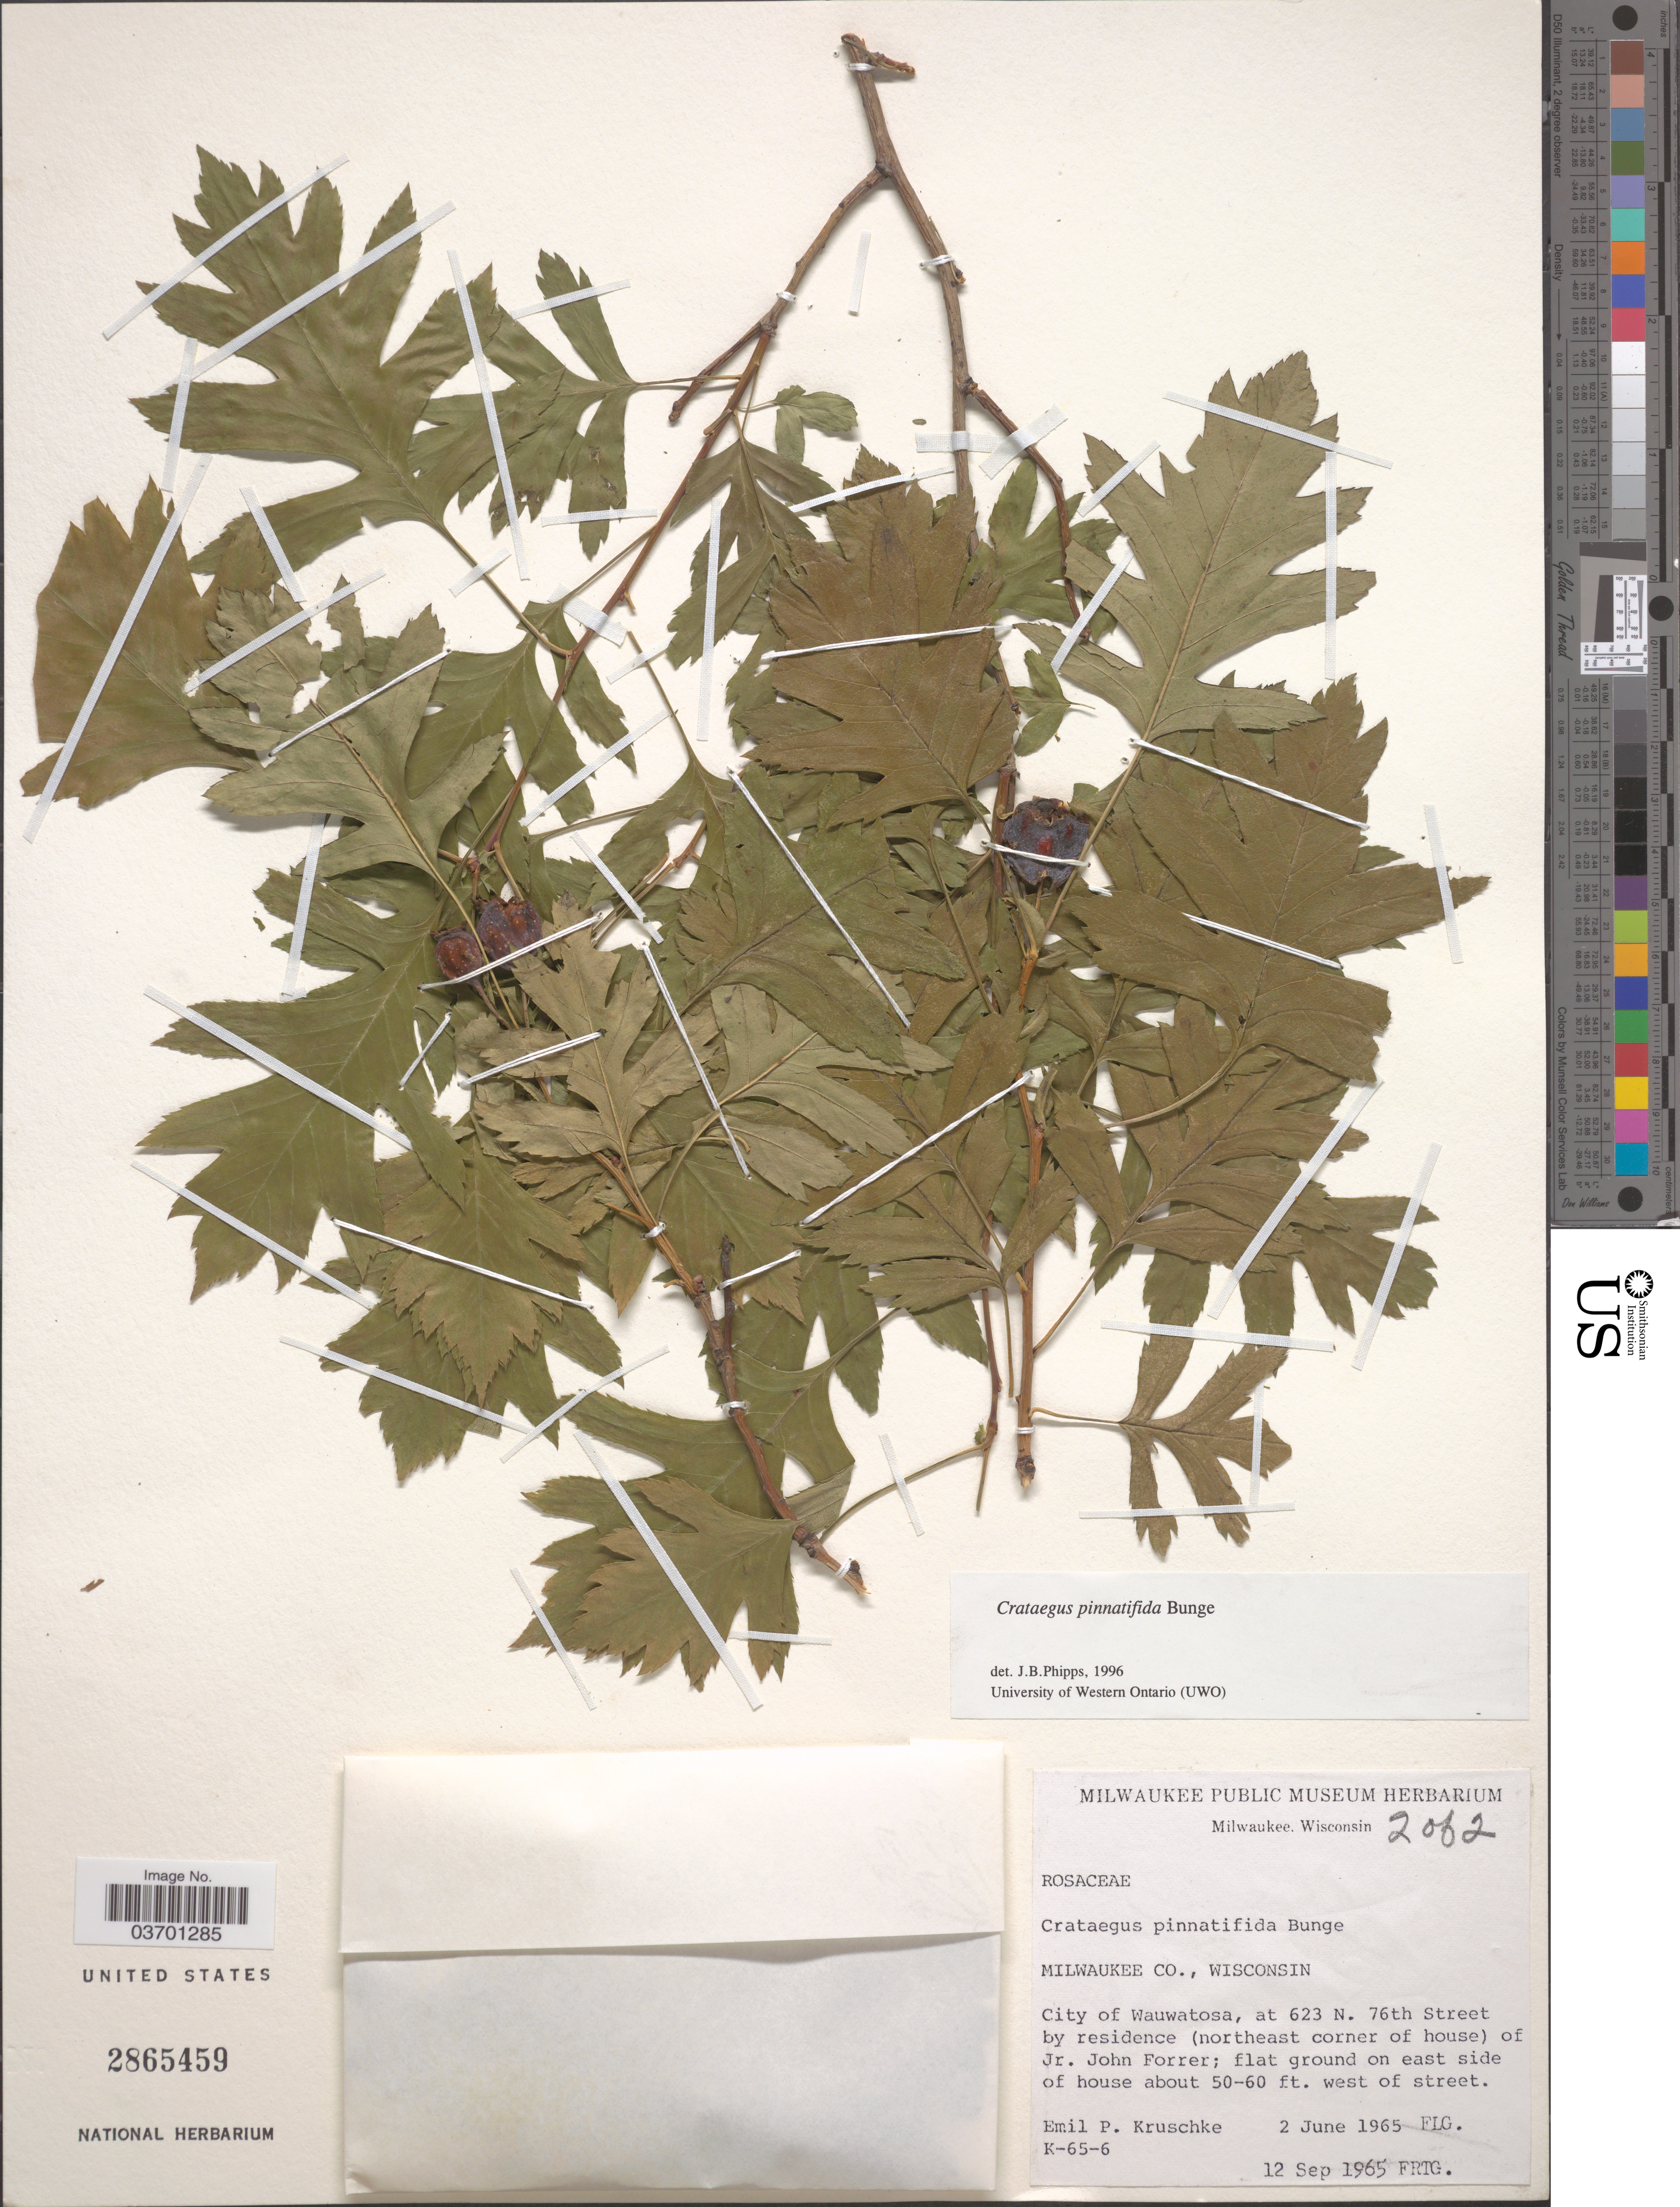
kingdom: Plantae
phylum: Tracheophyta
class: Magnoliopsida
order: Rosales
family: Rosaceae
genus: Crataegus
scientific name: Crataegus pinnatifida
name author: Bunge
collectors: E. Kruschke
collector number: K-65-6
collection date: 1965-06-02/1965-09-12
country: United States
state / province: Wisconsin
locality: Milwaukee Co. City of Wauwatosa, at 623 N. 76th Street by residence (northeast corner of house) of Jr. John Forrer; flat ground on east side of house about 50-60 ft. west of street.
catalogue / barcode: US 2865459